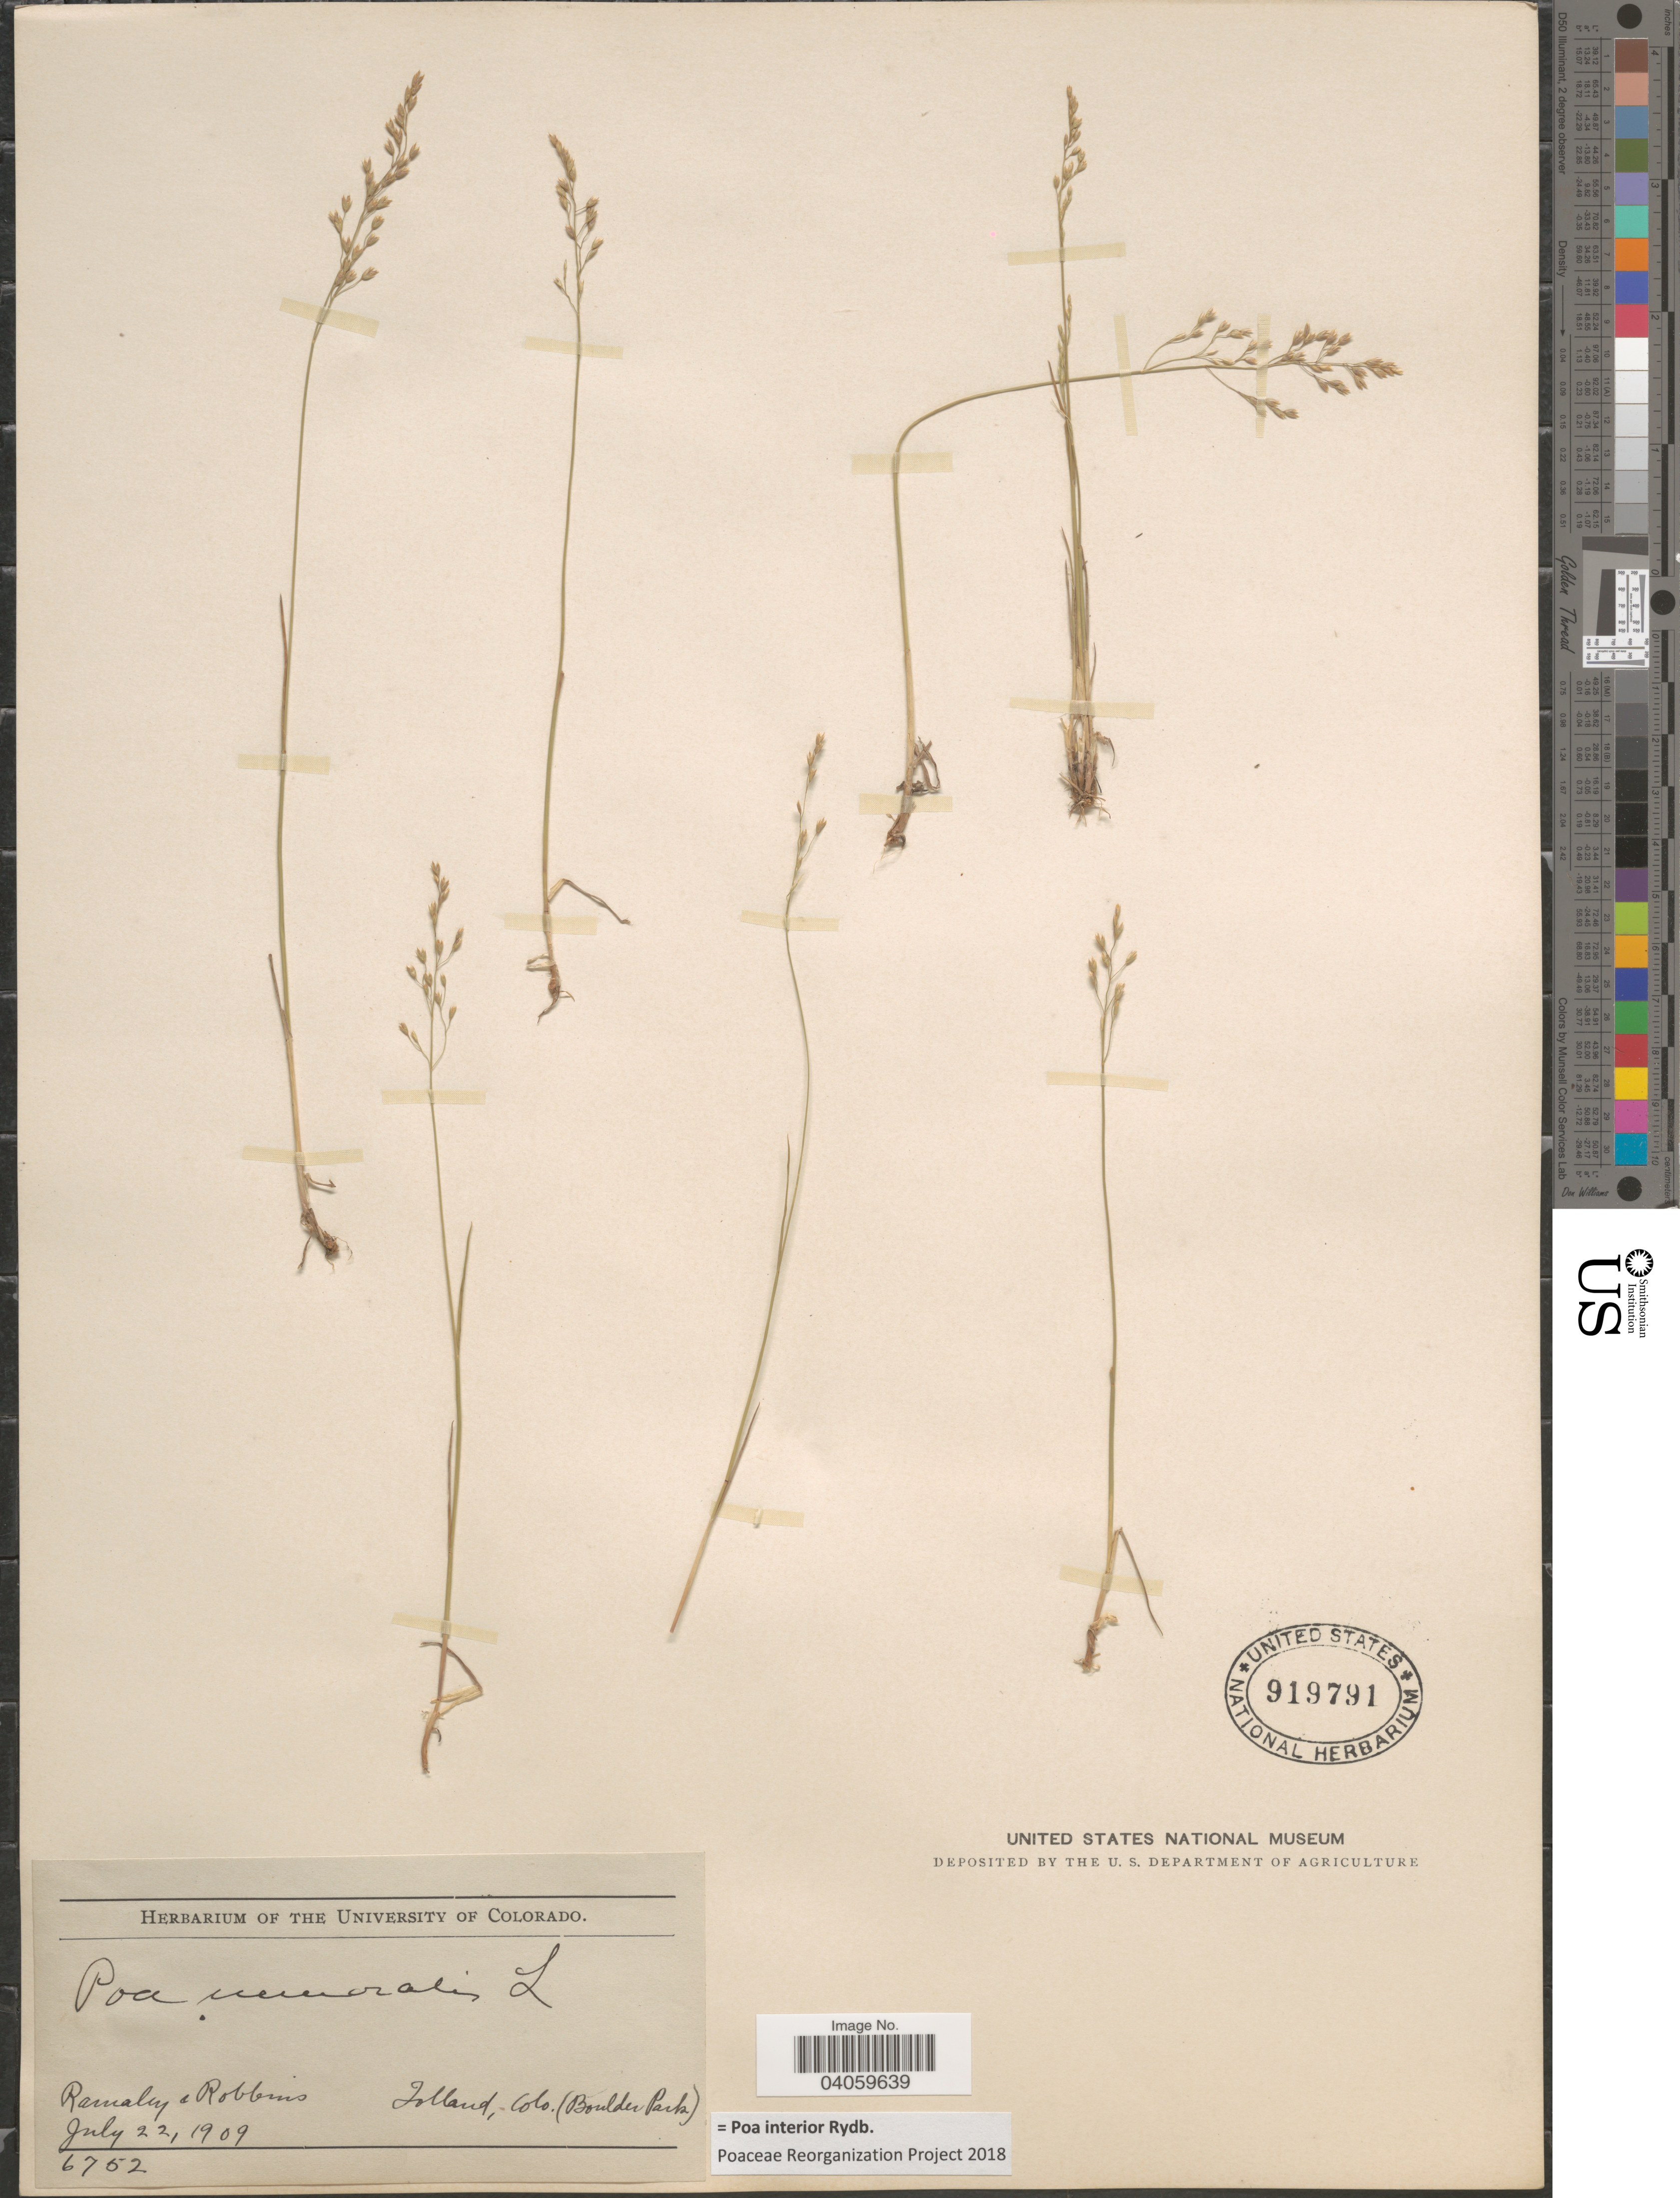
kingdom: Plantae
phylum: Tracheophyta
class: Liliopsida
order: Poales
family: Poaceae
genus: Poa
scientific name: Poa interior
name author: Rydb.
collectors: Ramaley & -- Robbins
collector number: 6752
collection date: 1909-07-22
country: United States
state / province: Colorado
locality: Islland (Boulder Park).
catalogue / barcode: US 919791